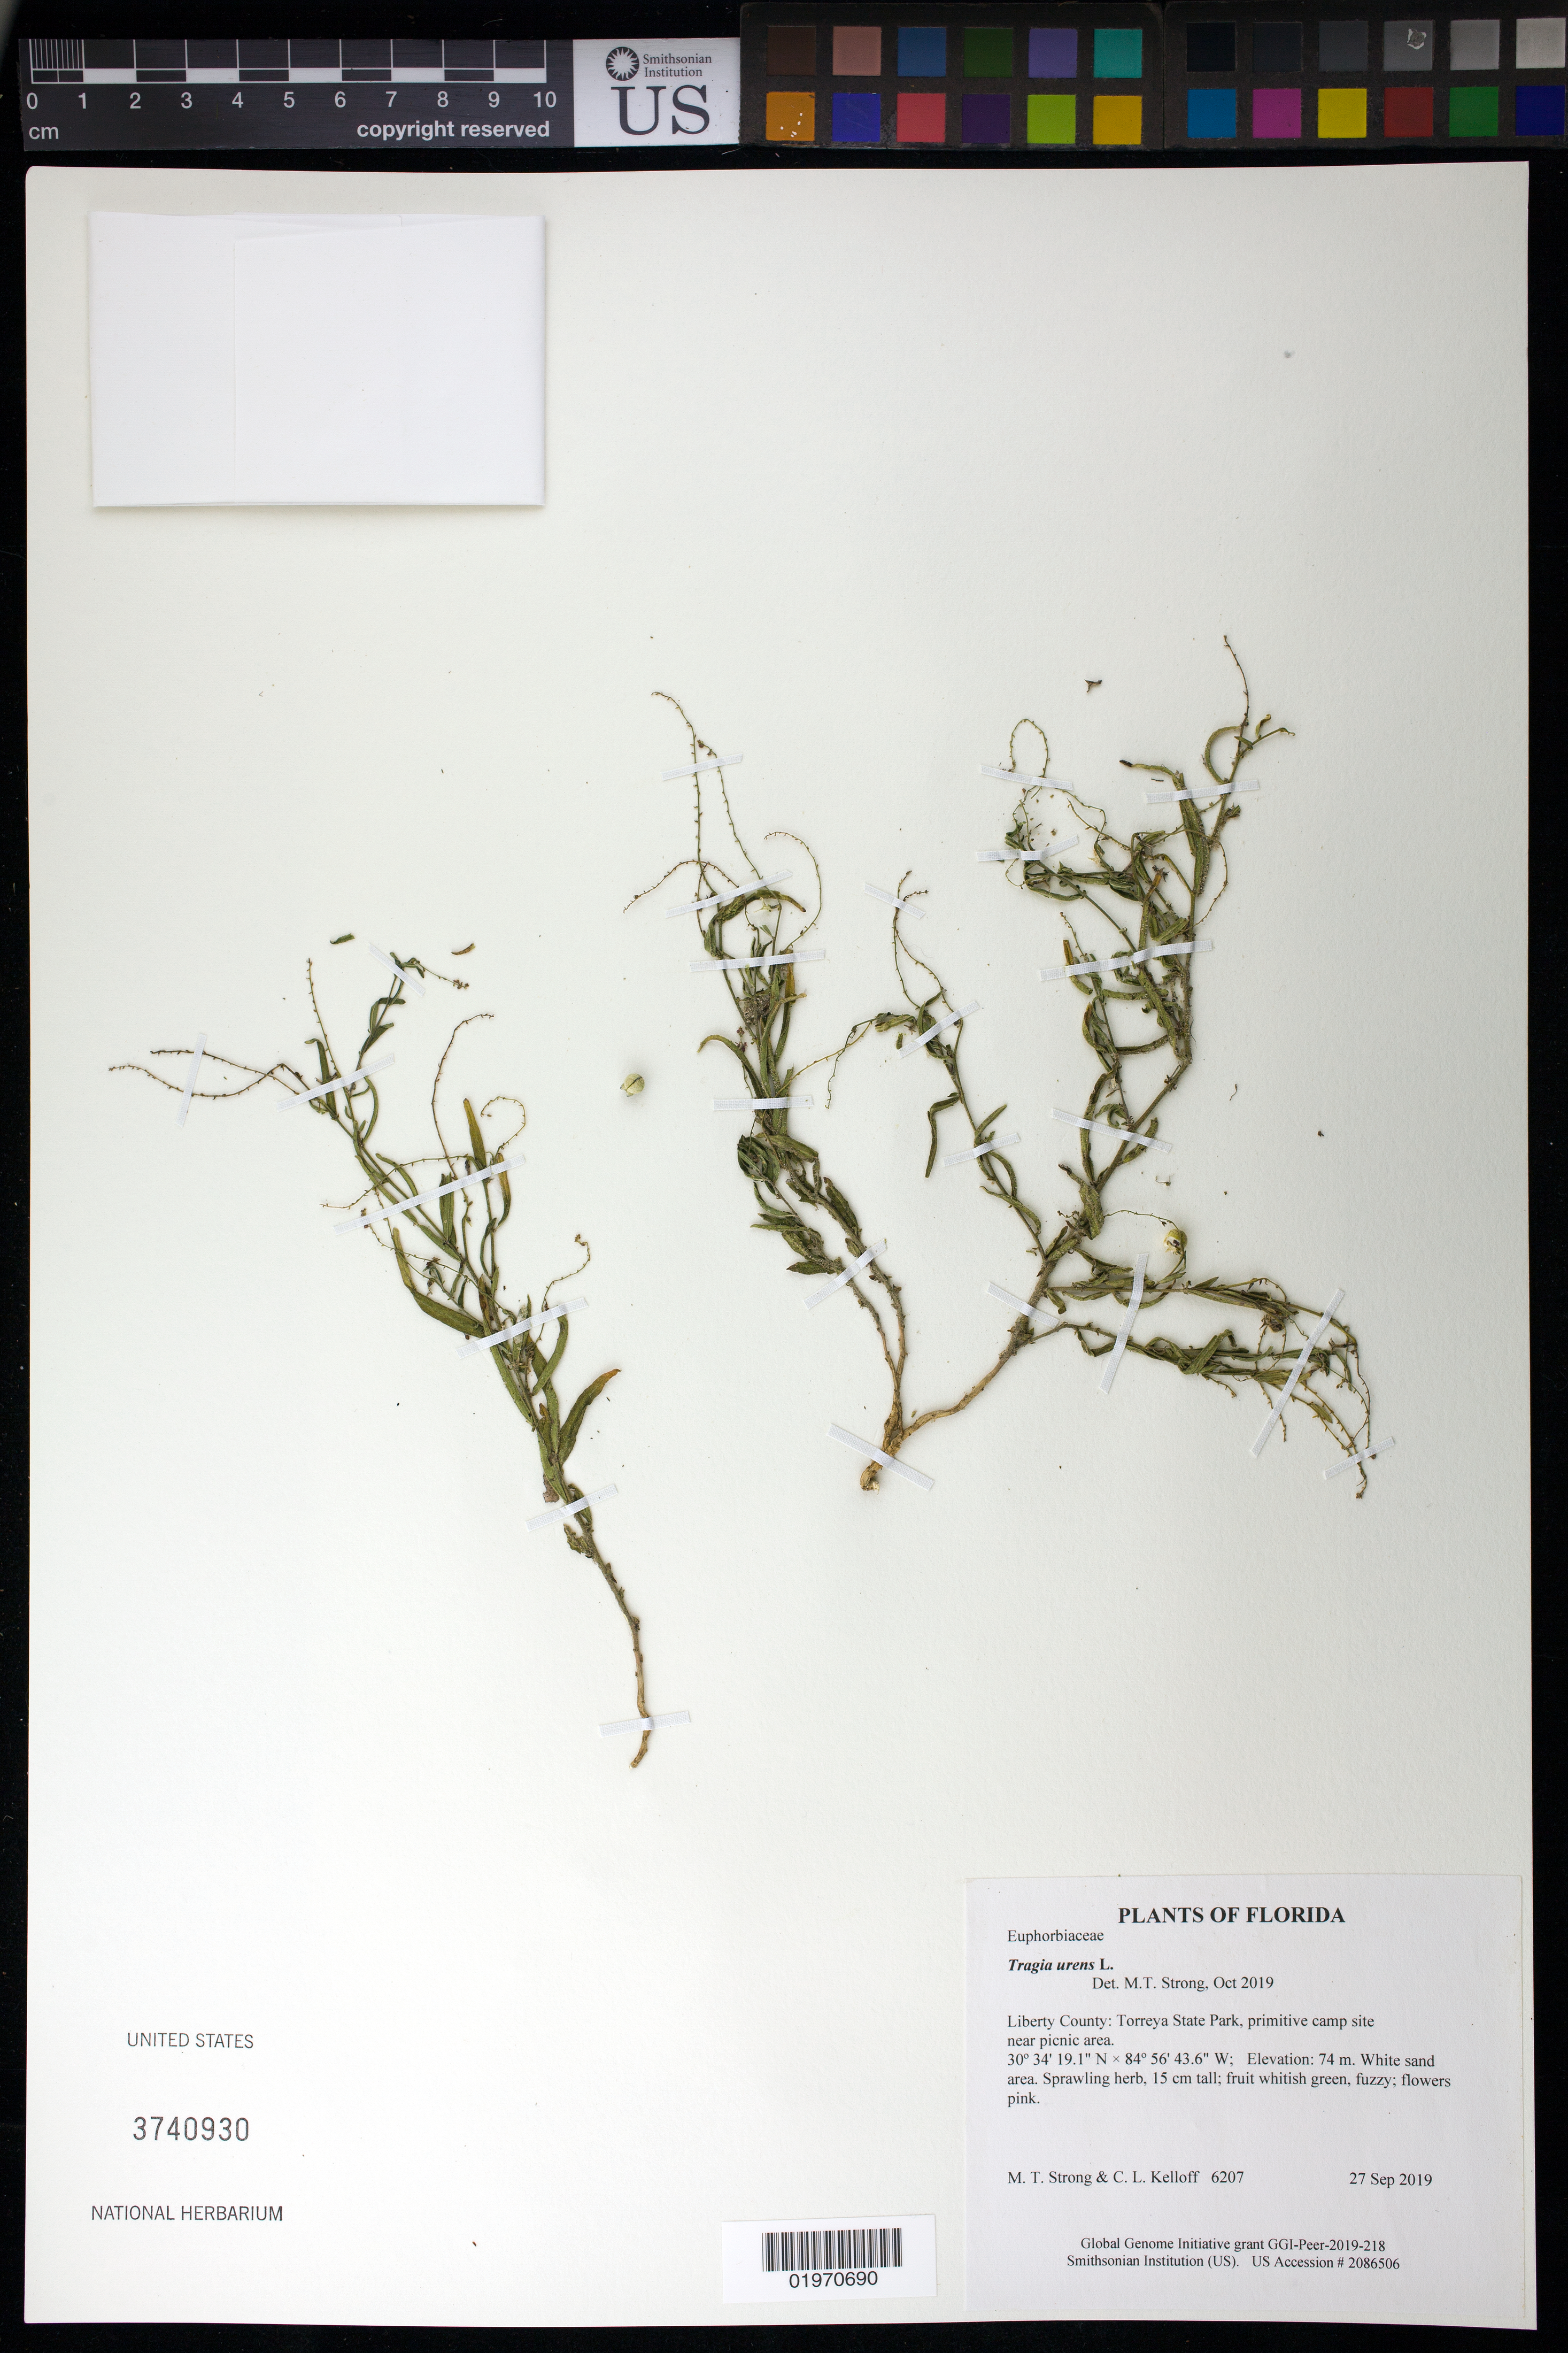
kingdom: Plantae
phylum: Tracheophyta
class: Magnoliopsida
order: Malpighiales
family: Euphorbiaceae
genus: Tragia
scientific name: Tragia urens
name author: L.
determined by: Strong, Mark T., (BOT), Smithsonian Institution - National Museum of Natural History (UNITED STATES)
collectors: M. T. Strong & C. L. Kelloff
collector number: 6207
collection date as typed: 27 Sep 2019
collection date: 2019-09-27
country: United States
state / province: Florida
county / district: Liberty County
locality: Torreya State Park, primitive camp site near picnic area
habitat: White sand area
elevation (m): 74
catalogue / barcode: US 3740930